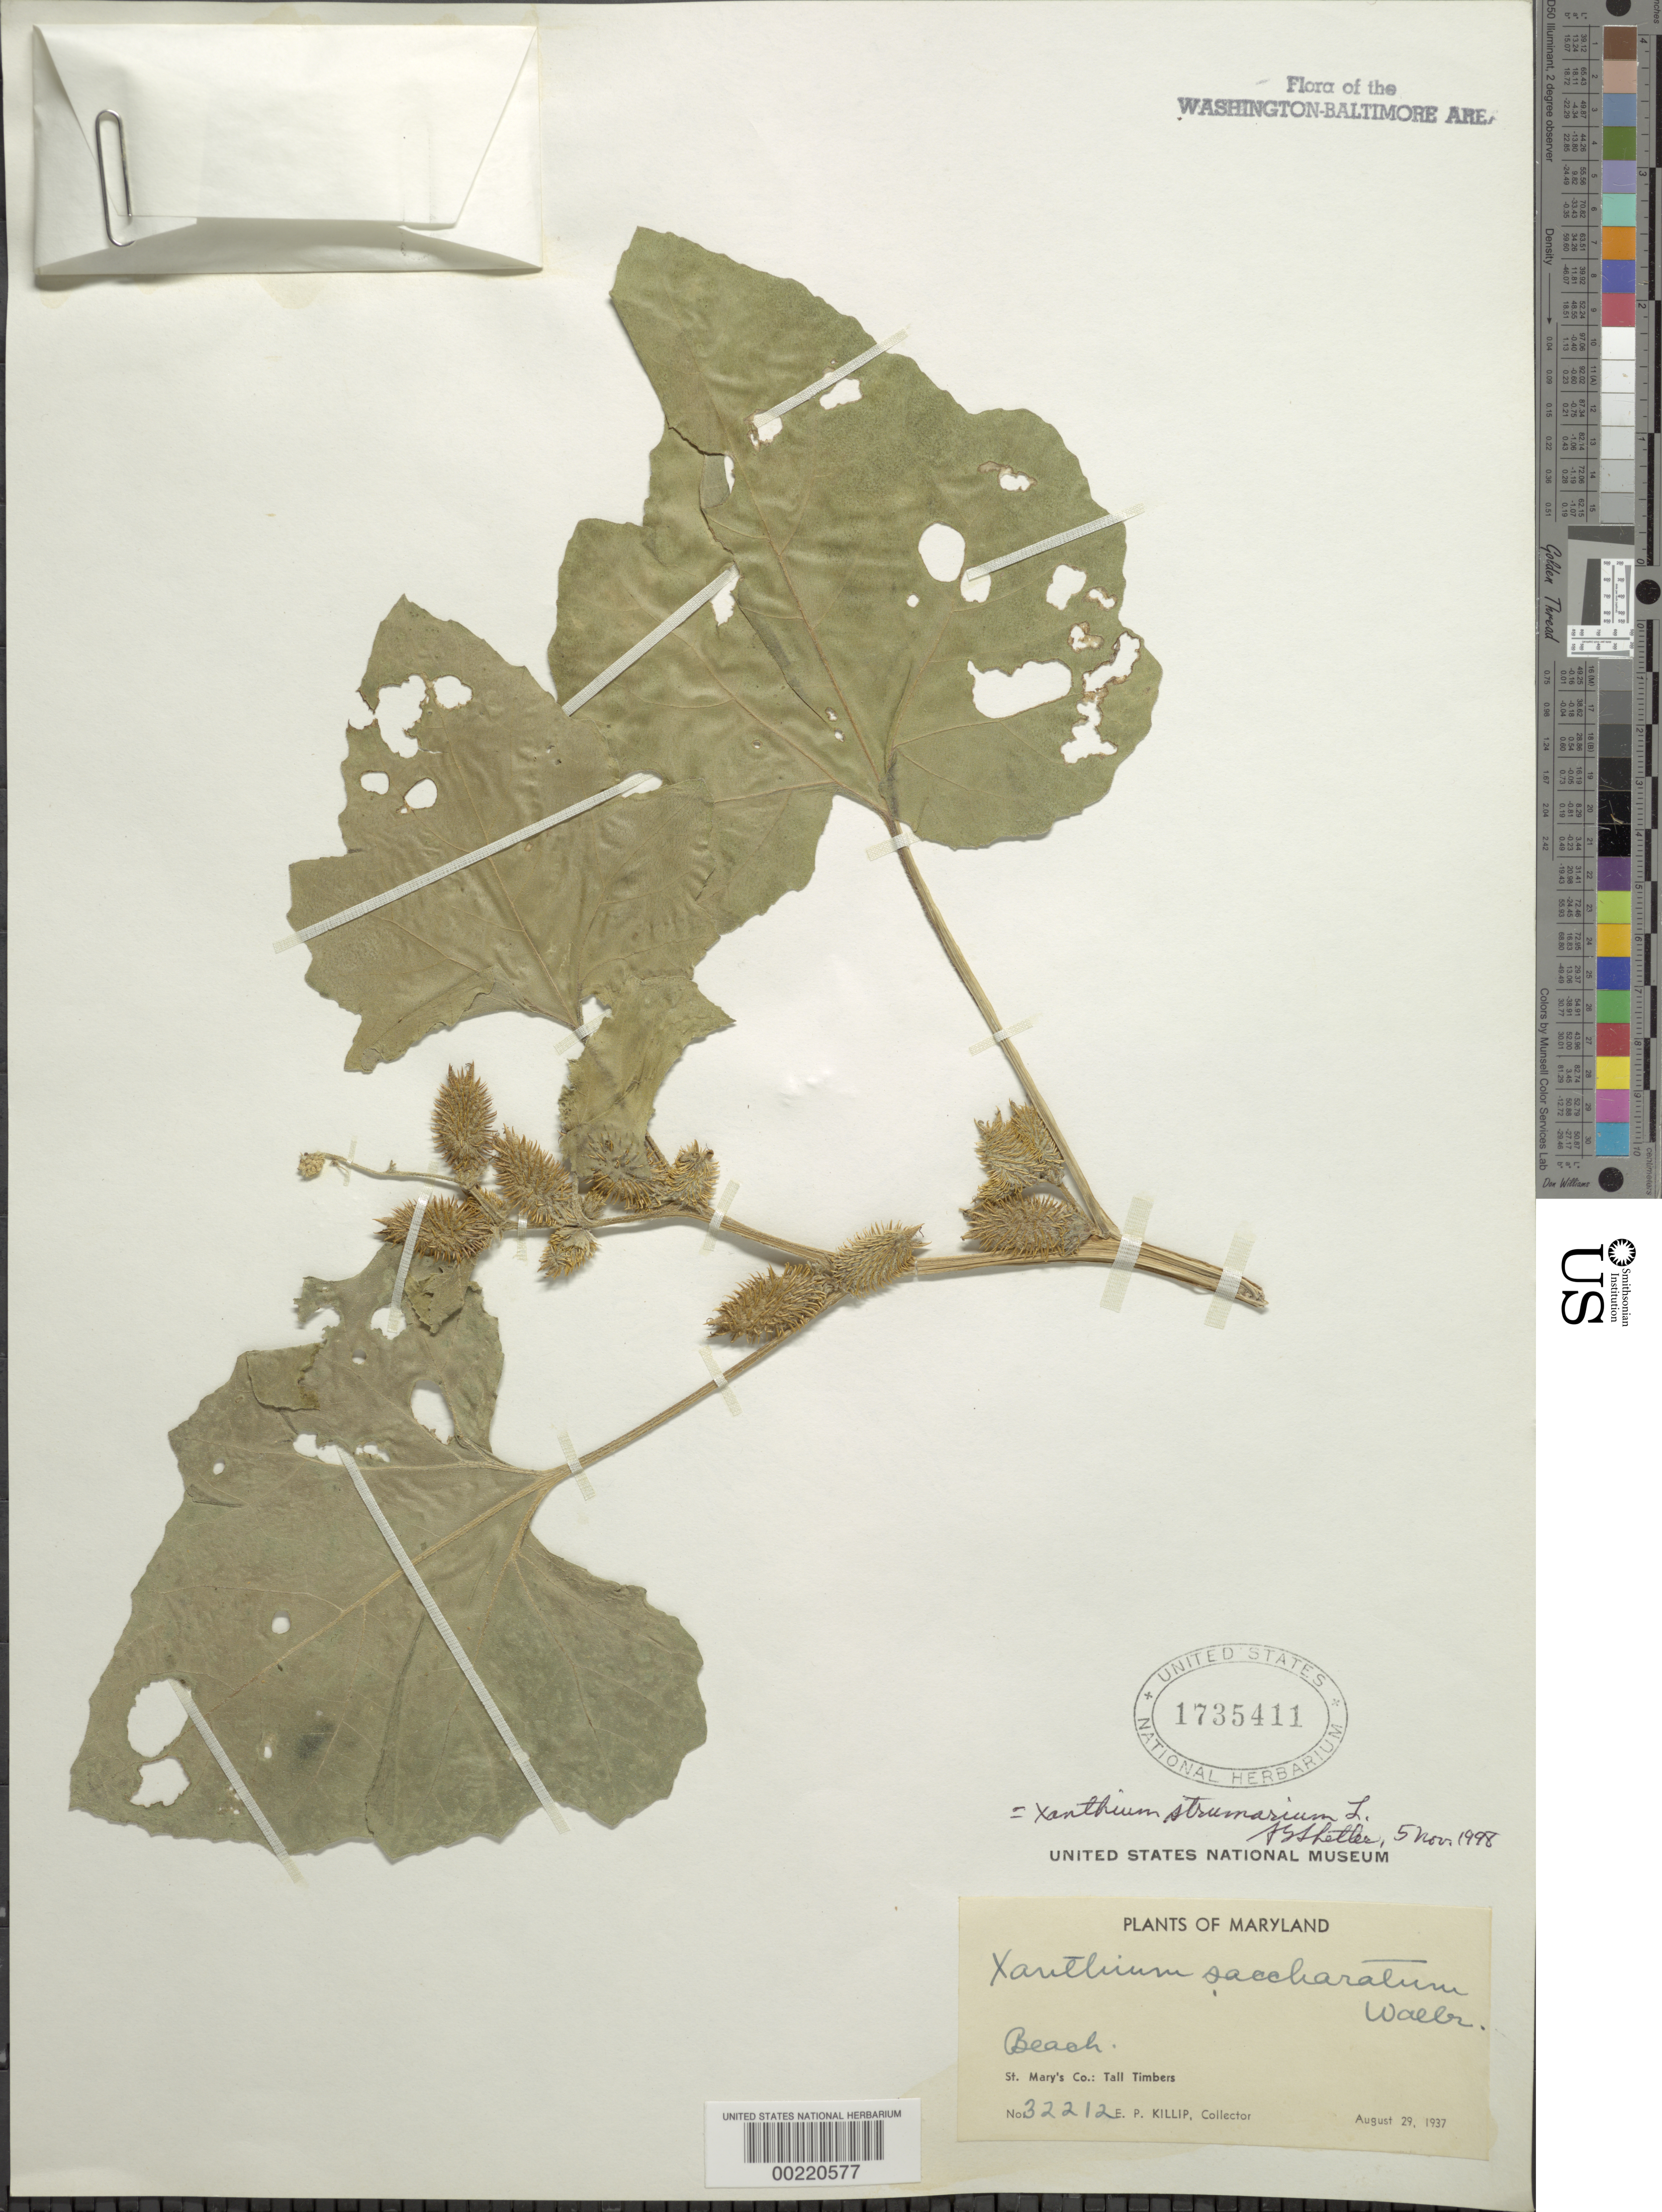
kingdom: Plantae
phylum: Tracheophyta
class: Magnoliopsida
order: Asterales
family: Asteraceae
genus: Xanthium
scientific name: Xanthium strumarium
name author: L.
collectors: E. P. Killip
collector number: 32212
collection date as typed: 29 Aug 1937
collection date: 1937-08-29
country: United States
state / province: Maryland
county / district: St. Mary's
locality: Tall Timbers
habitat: Beach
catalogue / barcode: US 1735411